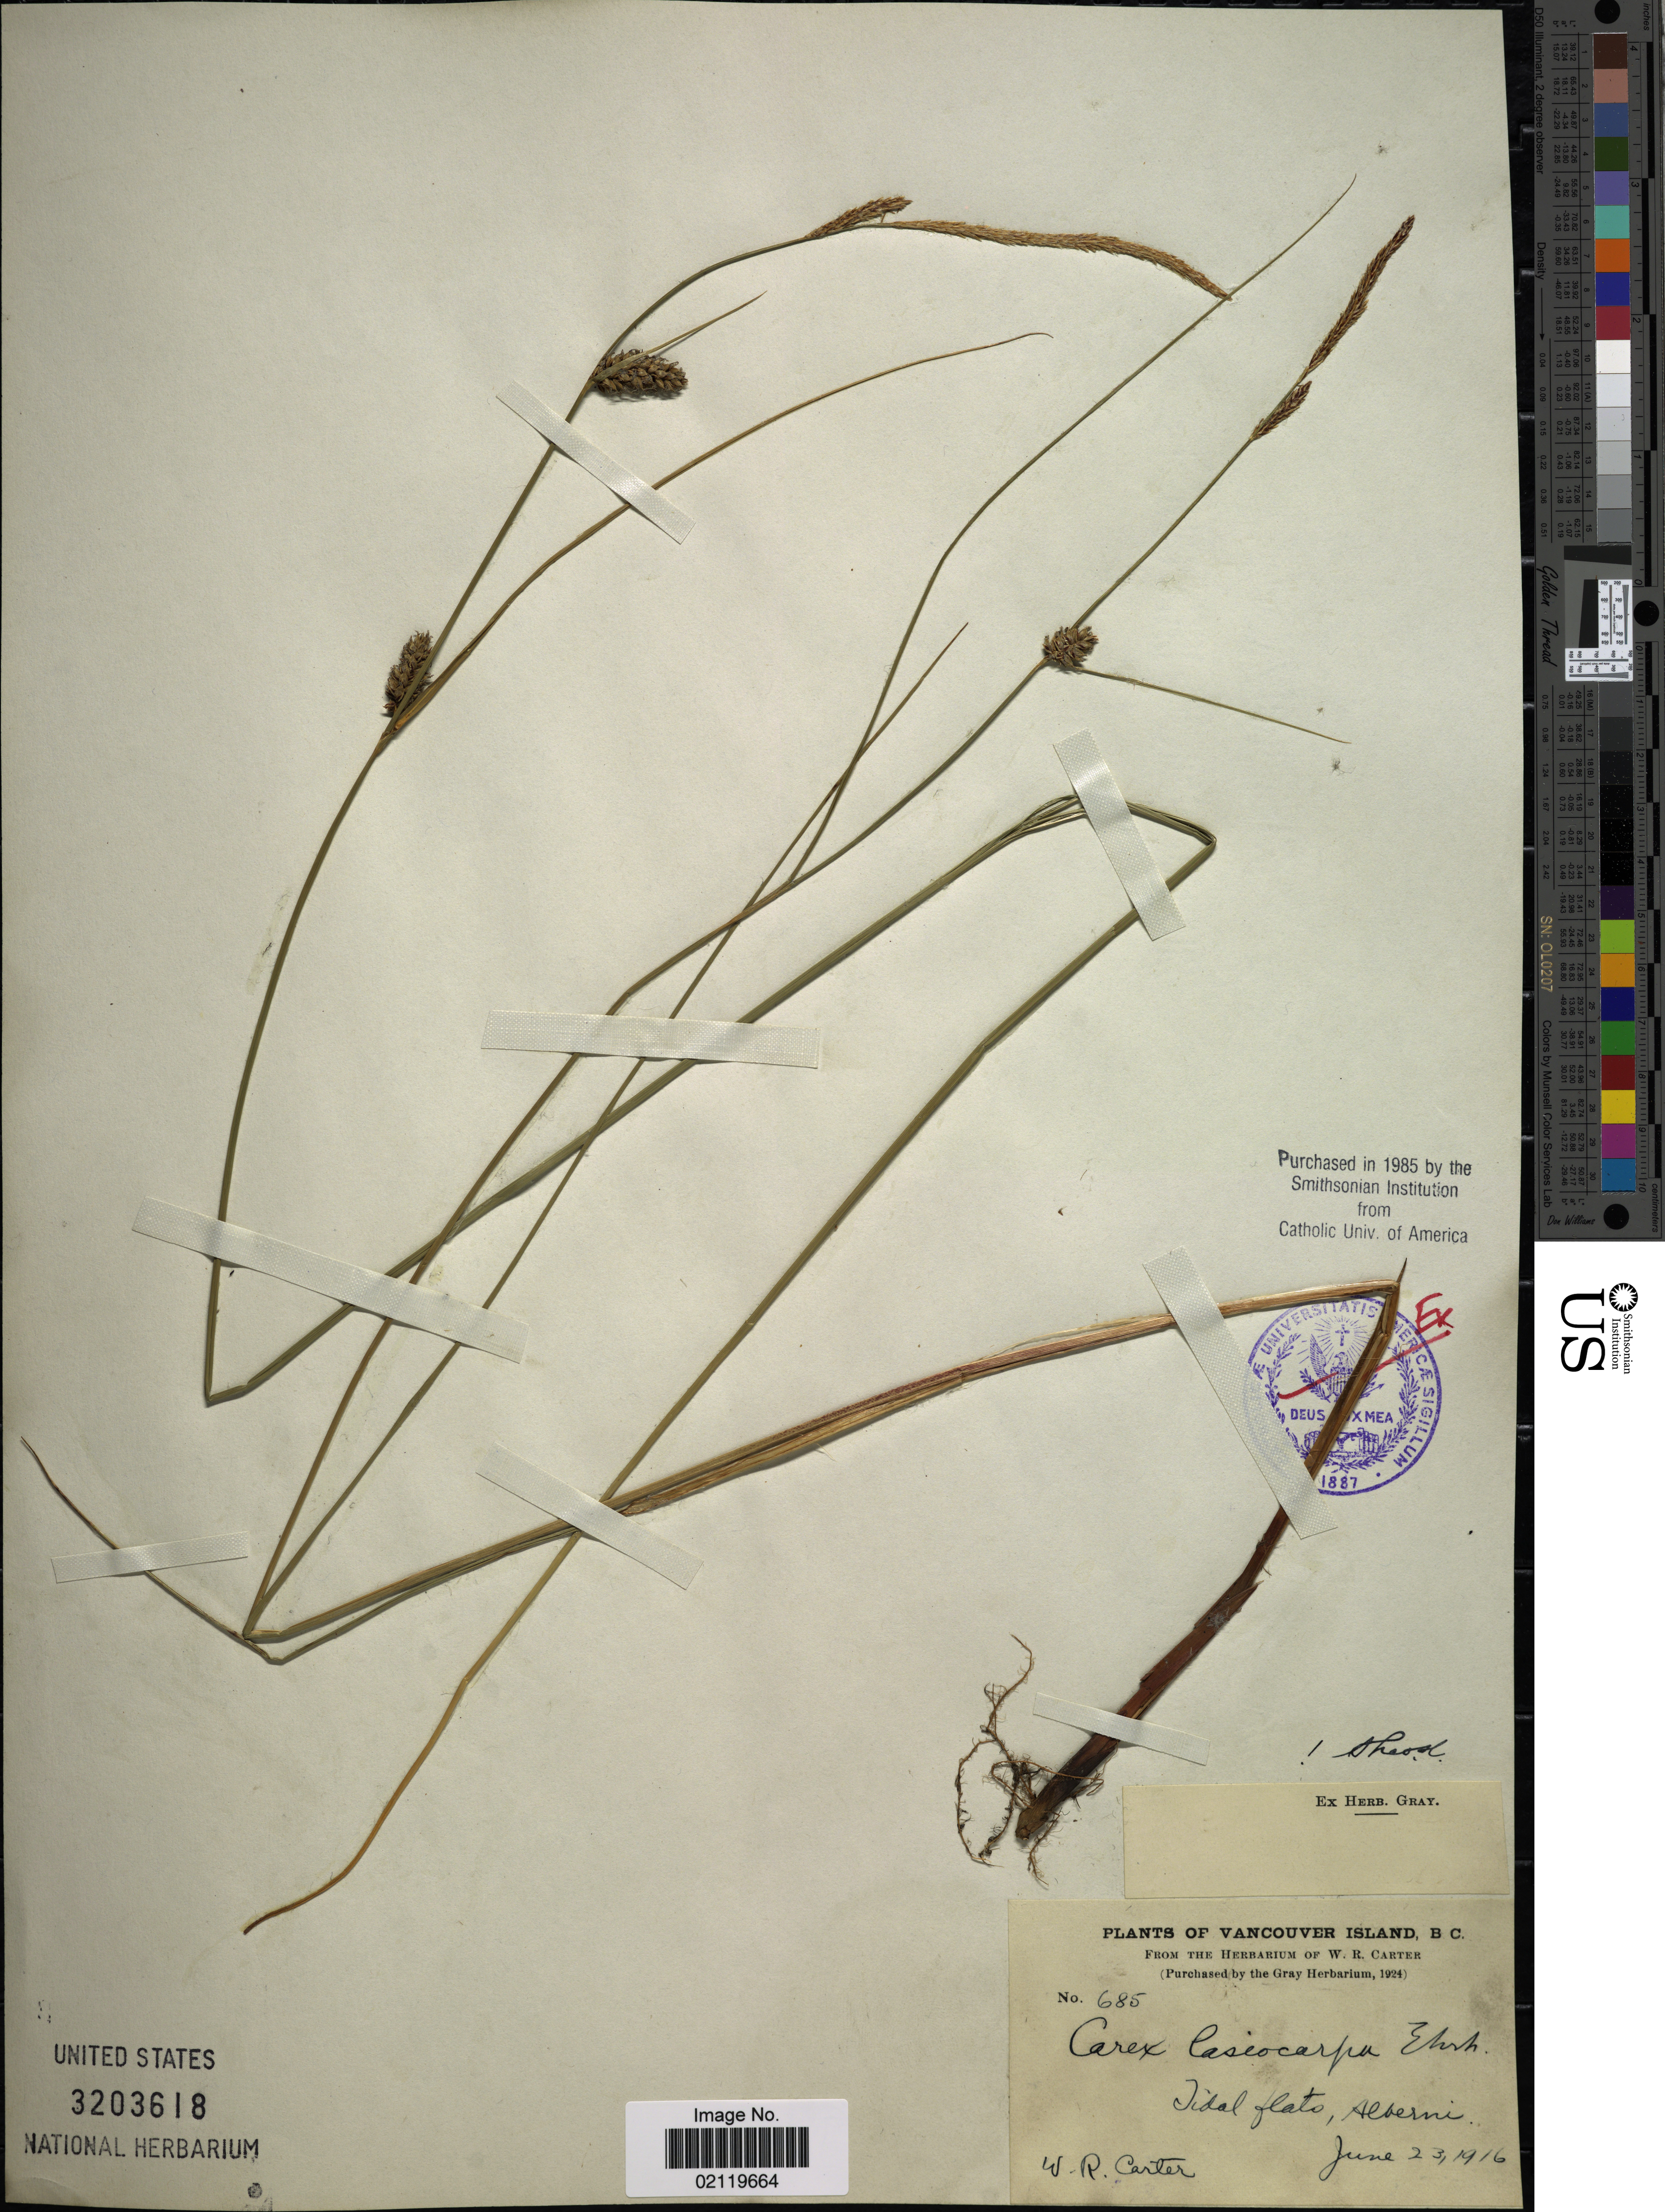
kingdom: Plantae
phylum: Tracheophyta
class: Liliopsida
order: Poales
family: Cyperaceae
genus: Carex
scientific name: Carex lasiocarpa var. americana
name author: Fernald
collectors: W. R. Carter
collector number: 685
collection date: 1916-06-23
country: Canada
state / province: British Columbia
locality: Vancouver Island, B.C. Tidal Flat, Alberni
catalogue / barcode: US 3203618